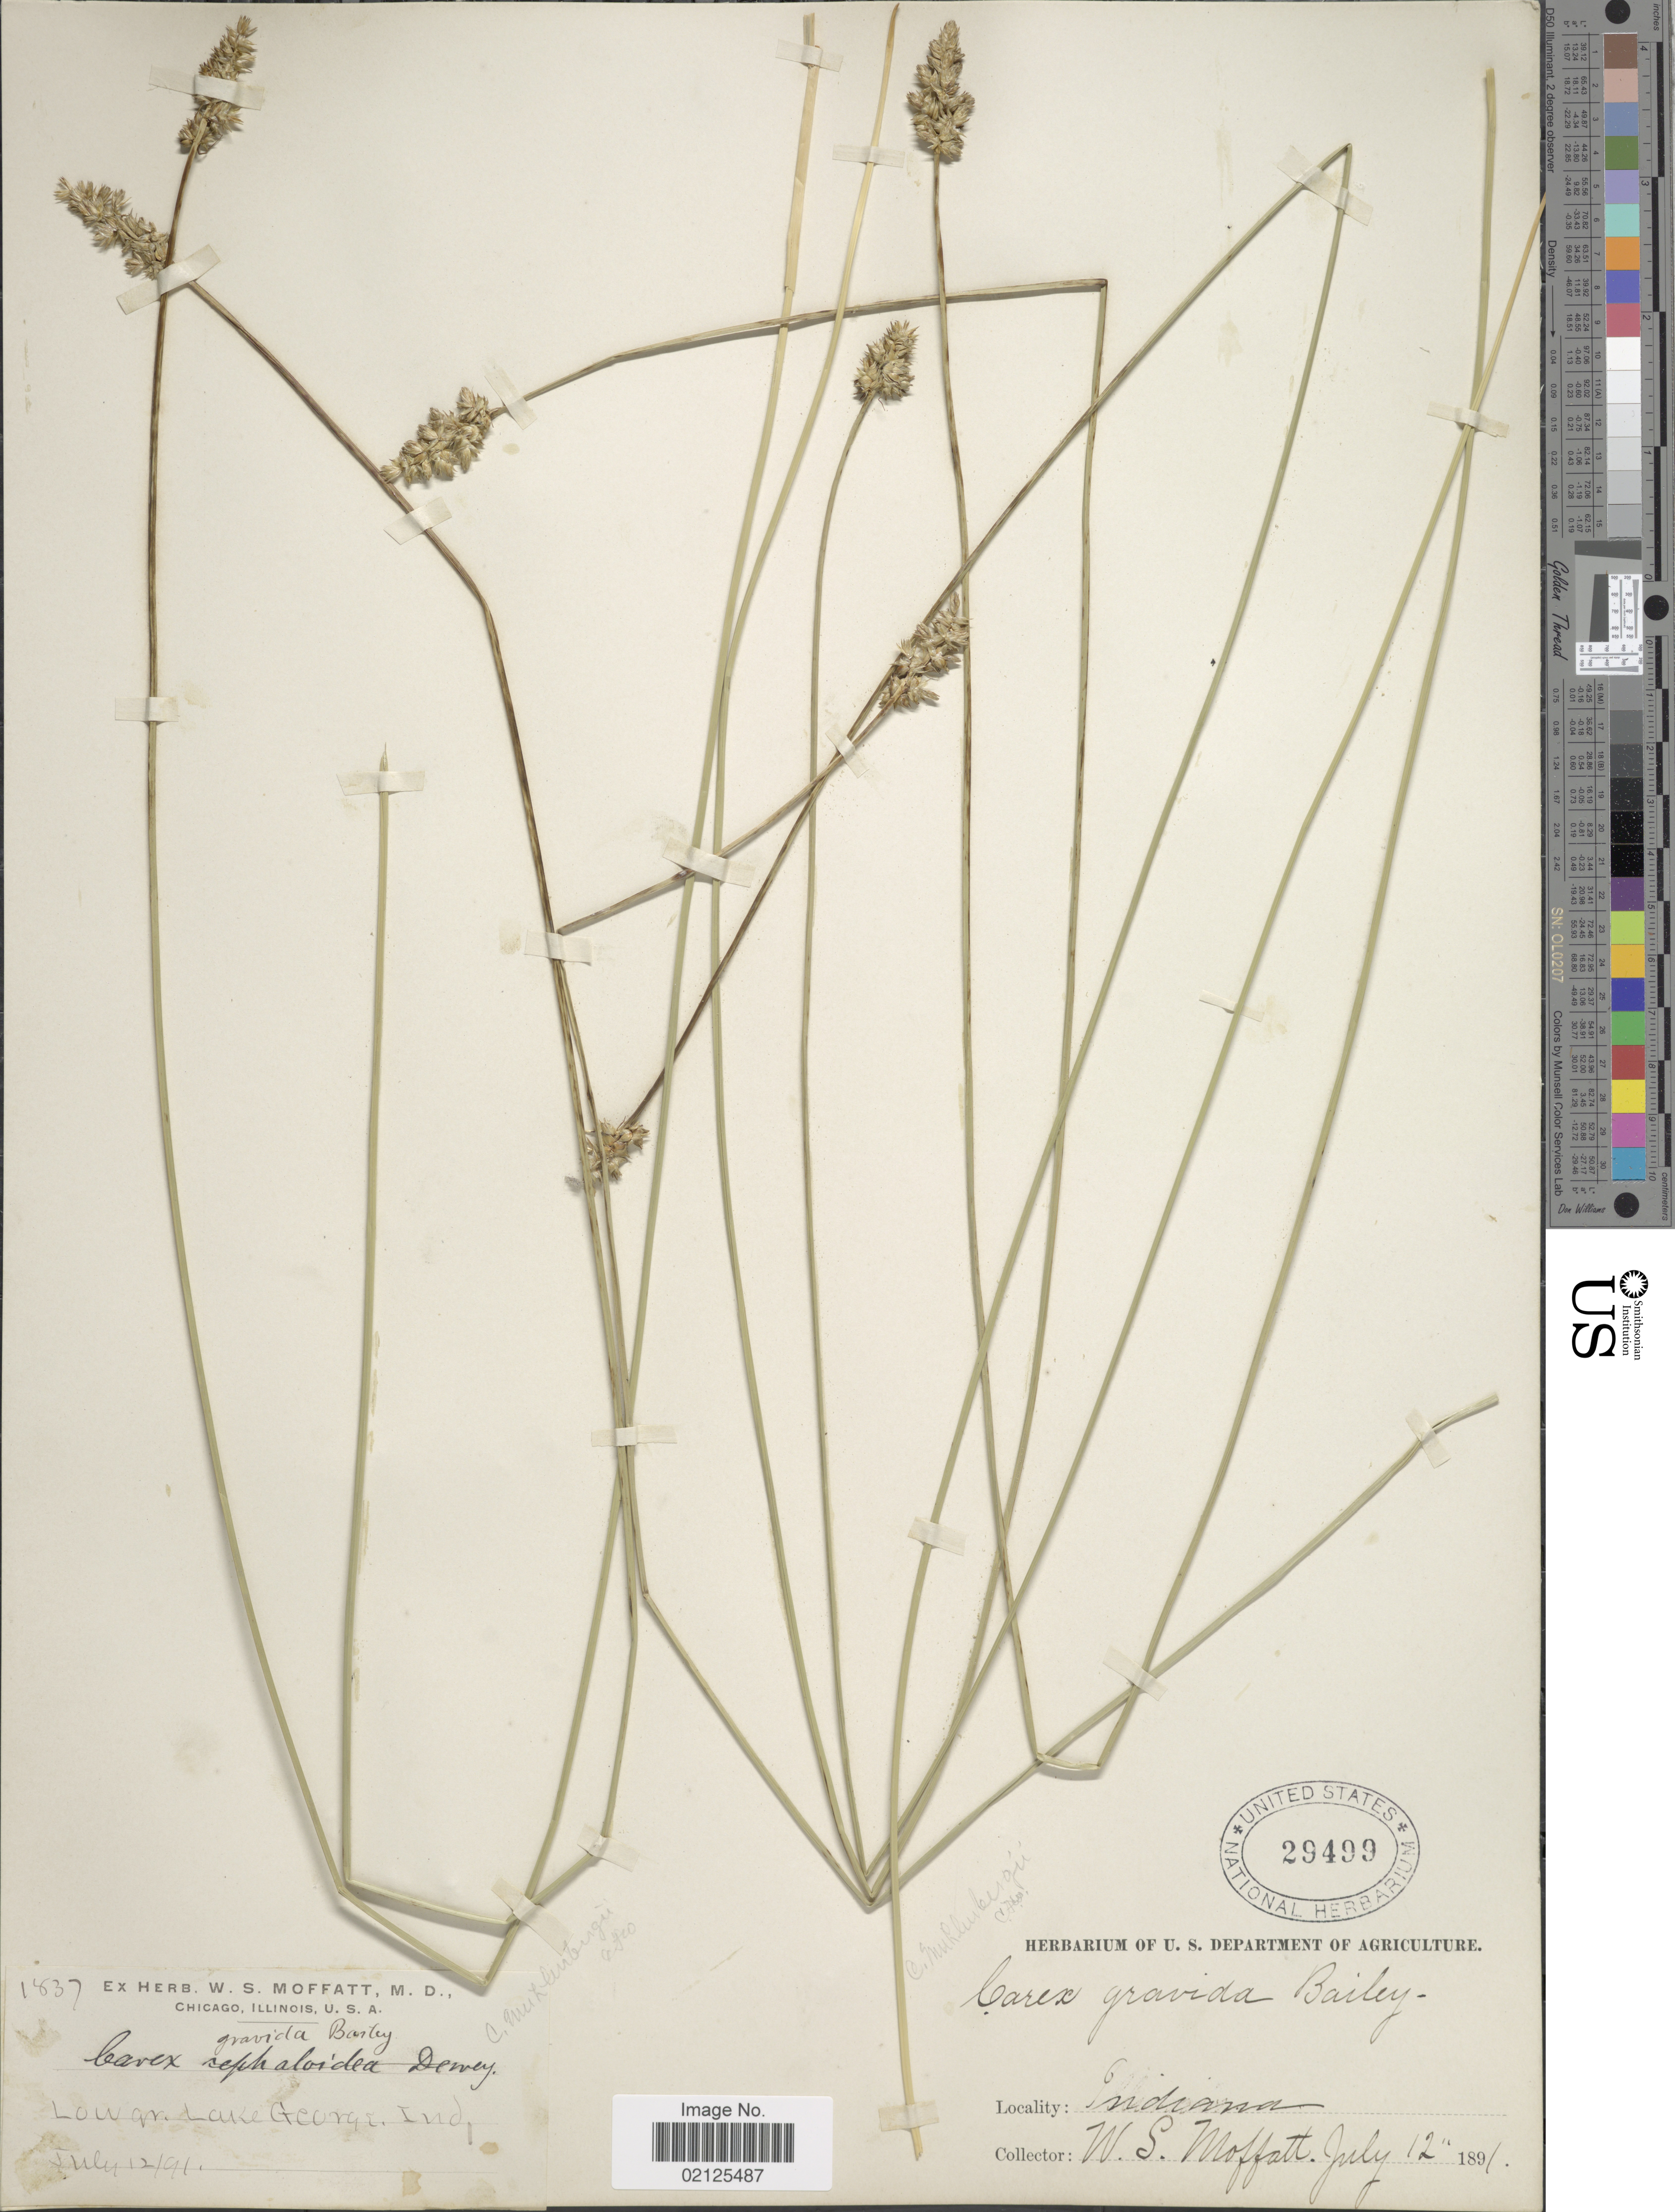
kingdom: Plantae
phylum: Tracheophyta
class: Liliopsida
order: Poales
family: Cyperaceae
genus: Carex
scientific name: Carex muehlenbergii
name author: Willd.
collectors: W. Moffatt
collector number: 1837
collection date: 1891-07-12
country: United States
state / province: Indiana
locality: Low gr. Lake George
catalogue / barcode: US 29499